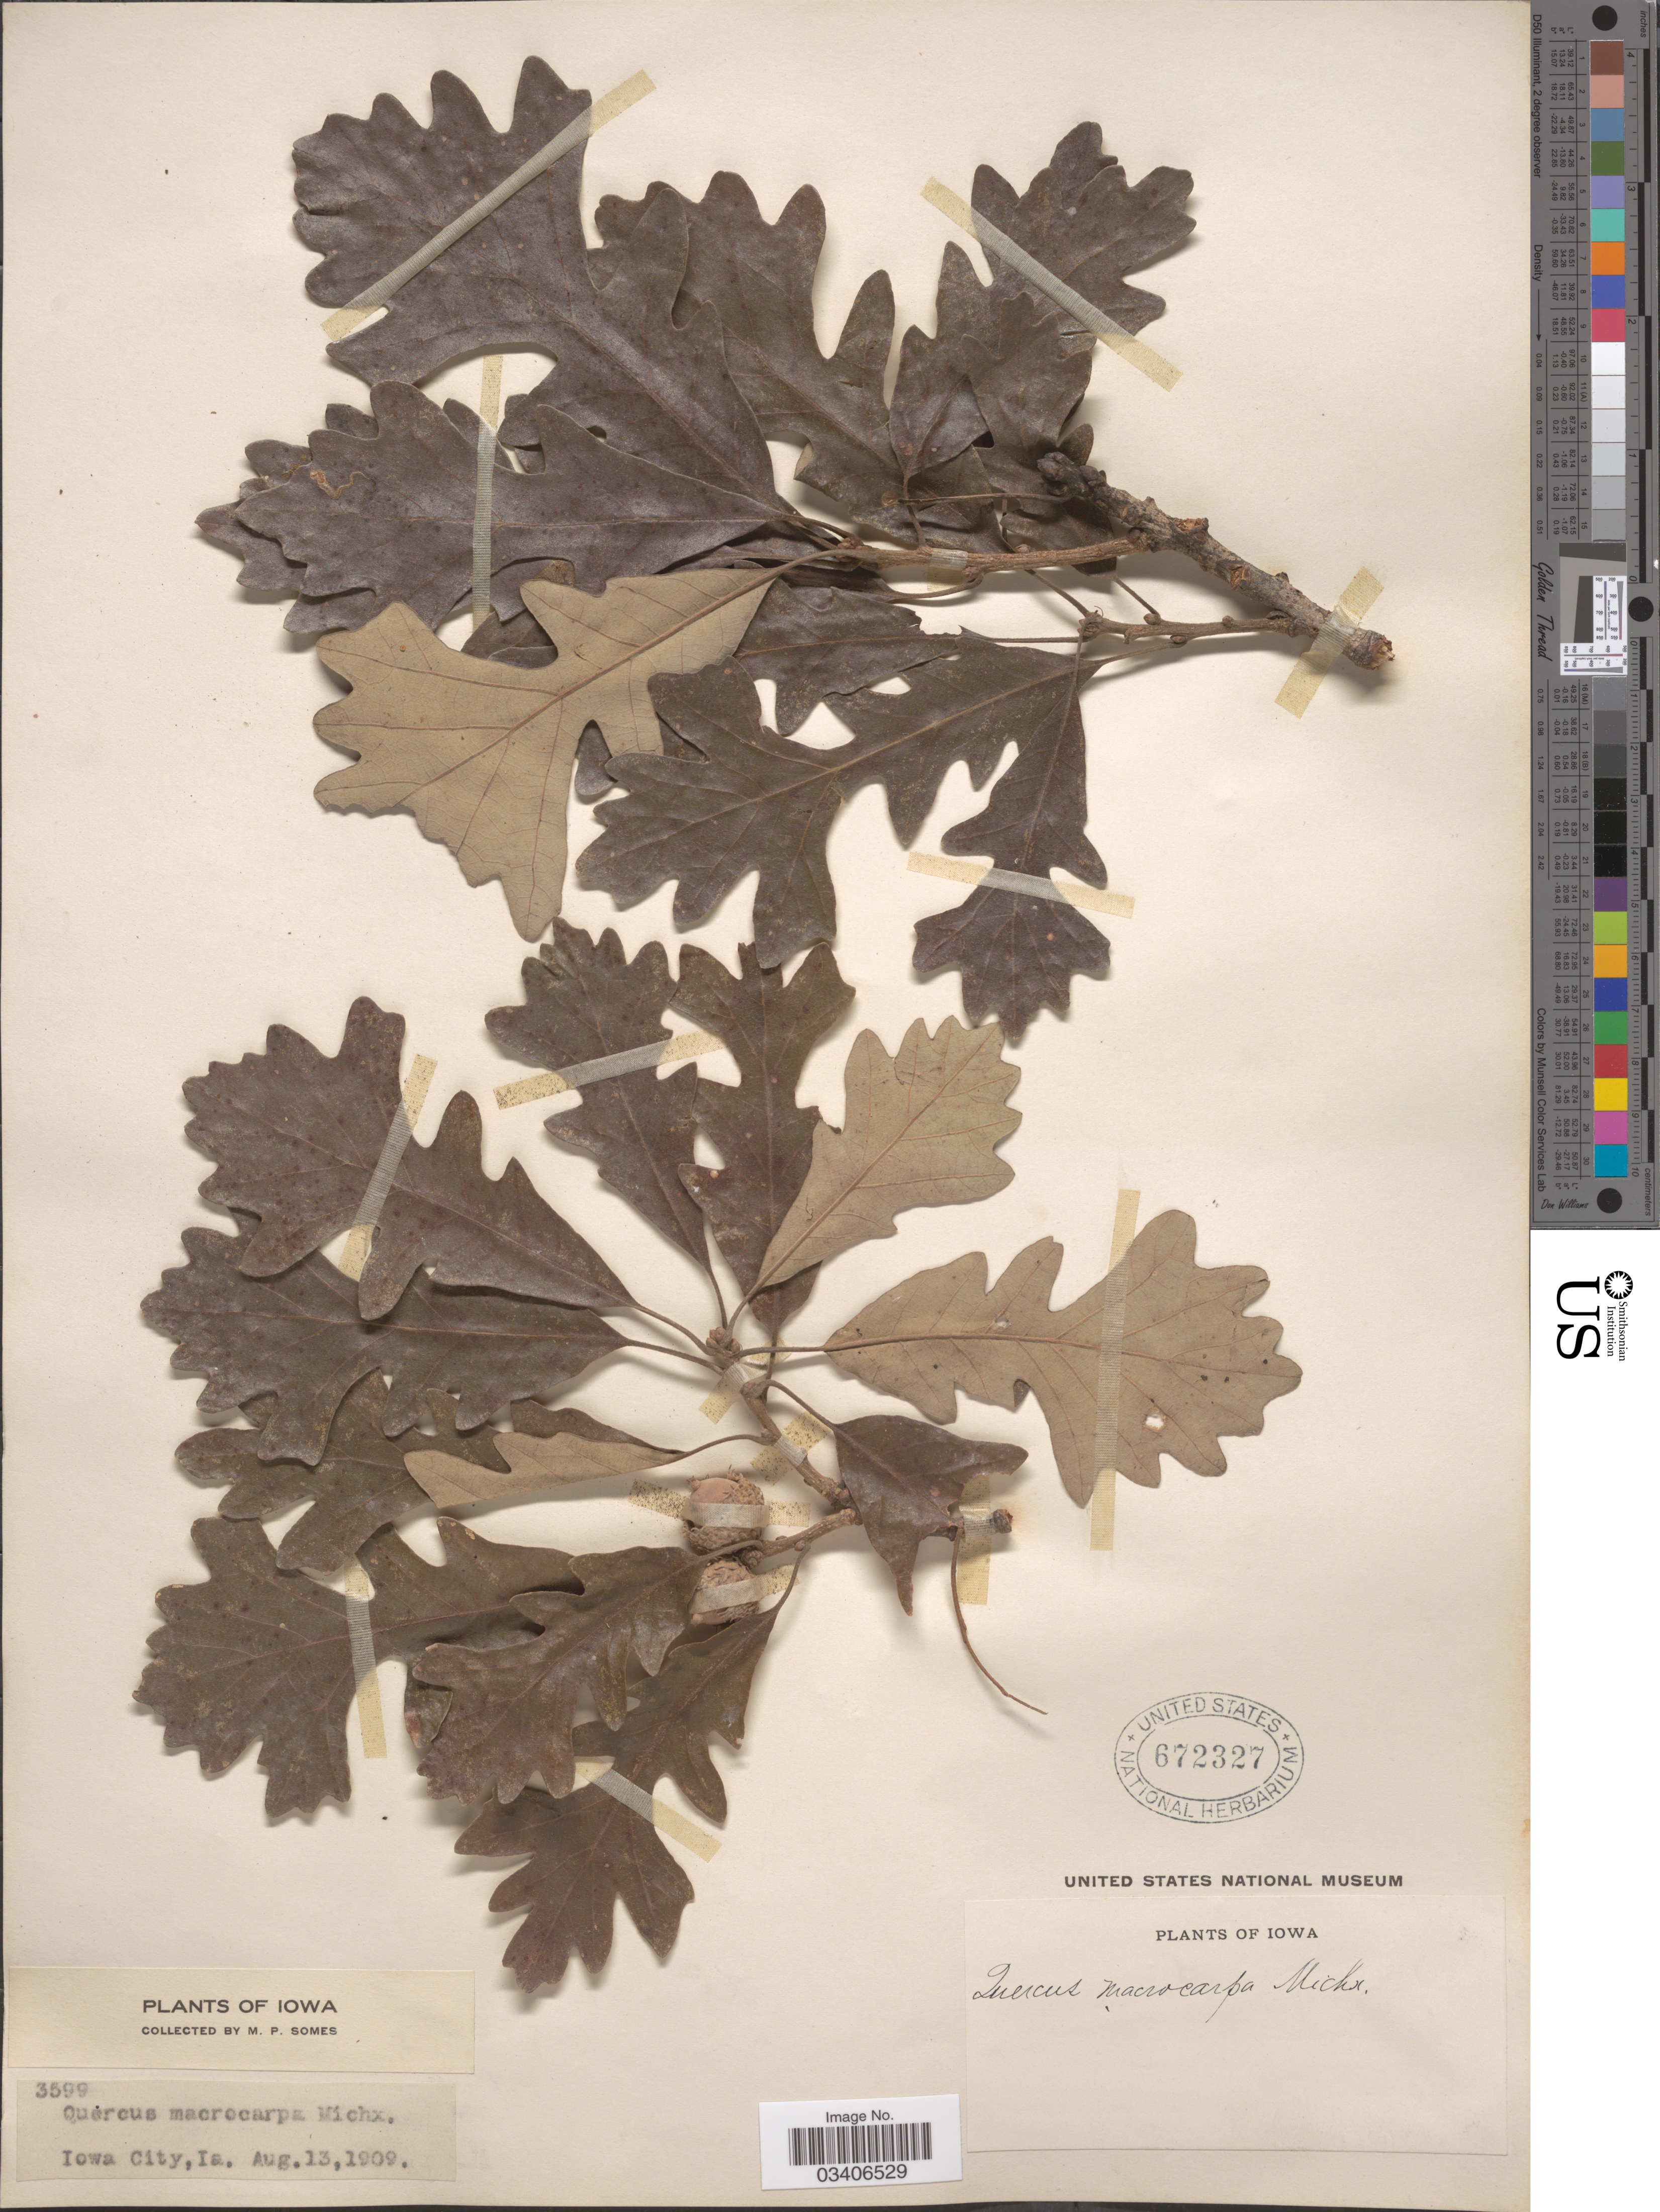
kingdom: Plantae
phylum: Tracheophyta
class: Magnoliopsida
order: Fagales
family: Fagaceae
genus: Quercus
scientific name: Quercus macrocarpa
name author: Michx.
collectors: M. Somes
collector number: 3599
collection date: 1909-08-13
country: United States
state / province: Iowa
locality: Iowa City.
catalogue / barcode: US 672327